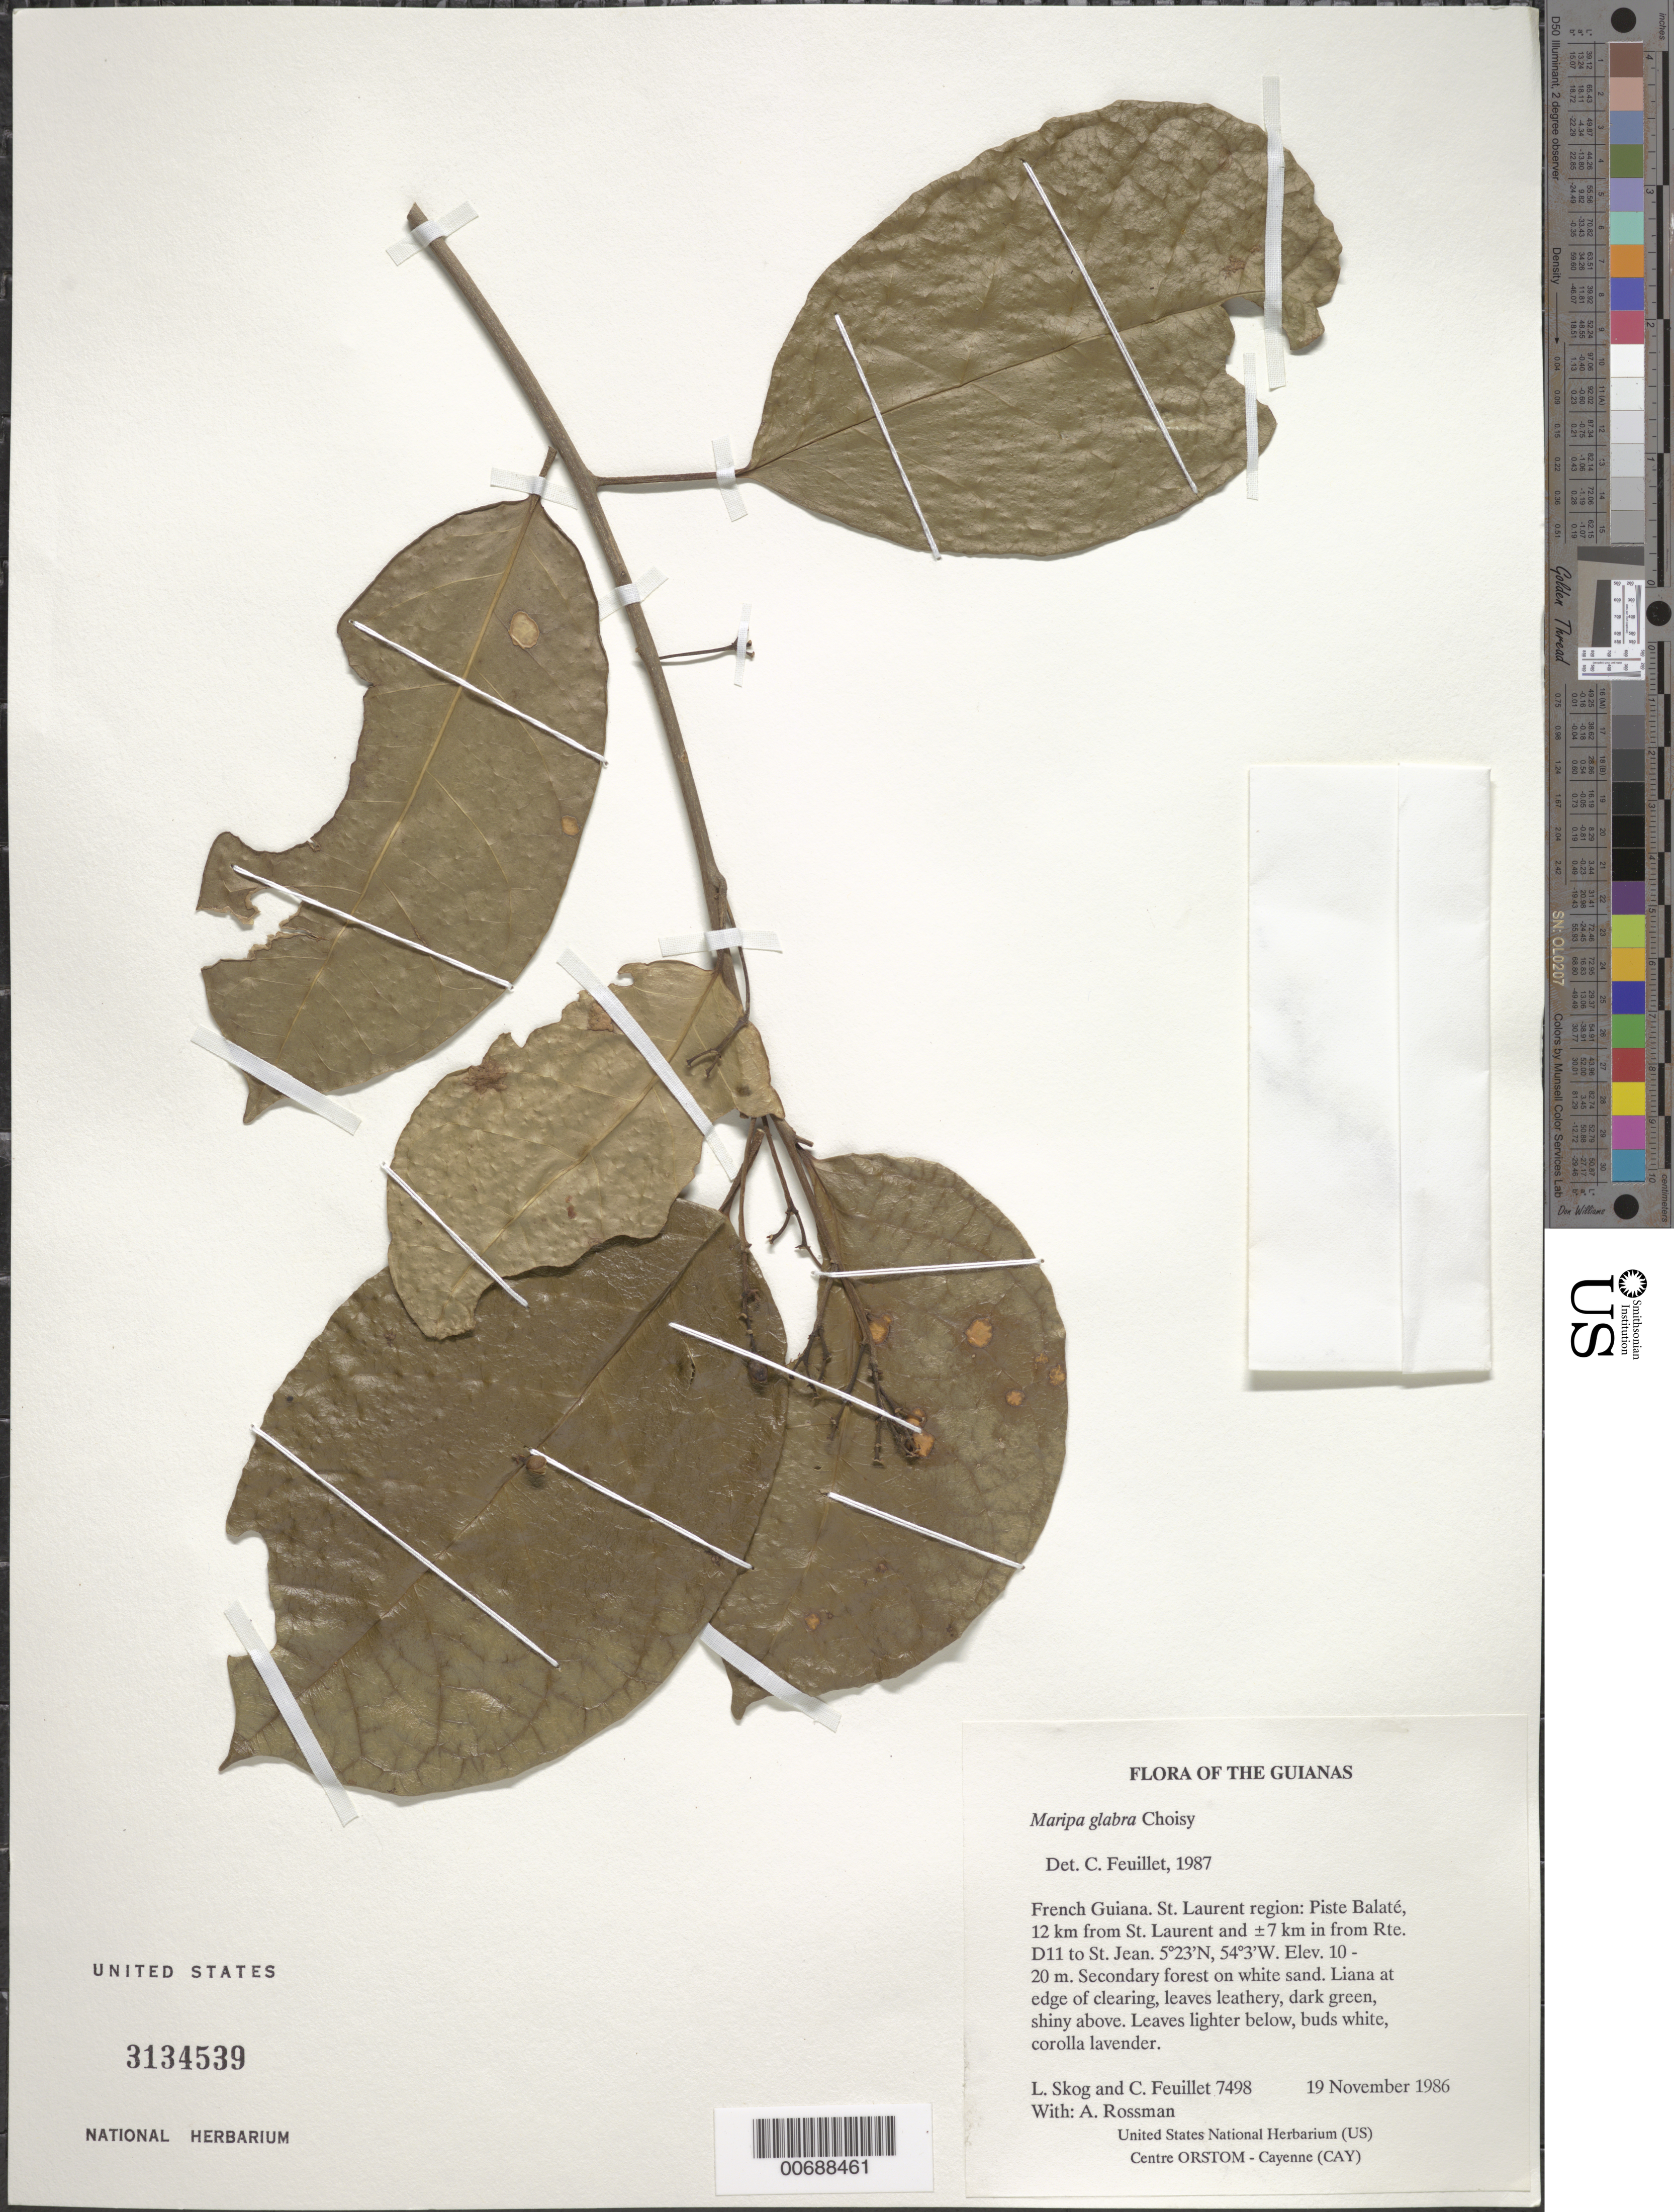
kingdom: Plantae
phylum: Tracheophyta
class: Magnoliopsida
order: Solanales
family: Convolvulaceae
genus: Maripa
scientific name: Maripa glabra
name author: Choisy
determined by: Feuillet, C.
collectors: L. E. Skog, C. Feuillet & A. Rossman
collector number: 7498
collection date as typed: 19 November 1986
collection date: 1986-11-19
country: French Guiana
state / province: Saint-Laurent-du-Maroni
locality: Piste Balaté, 12 km from St. Laurent and ±7 km in from Rte. D11 to St. Jean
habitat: Secondary forest on white sand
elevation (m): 10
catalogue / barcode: US 3134539